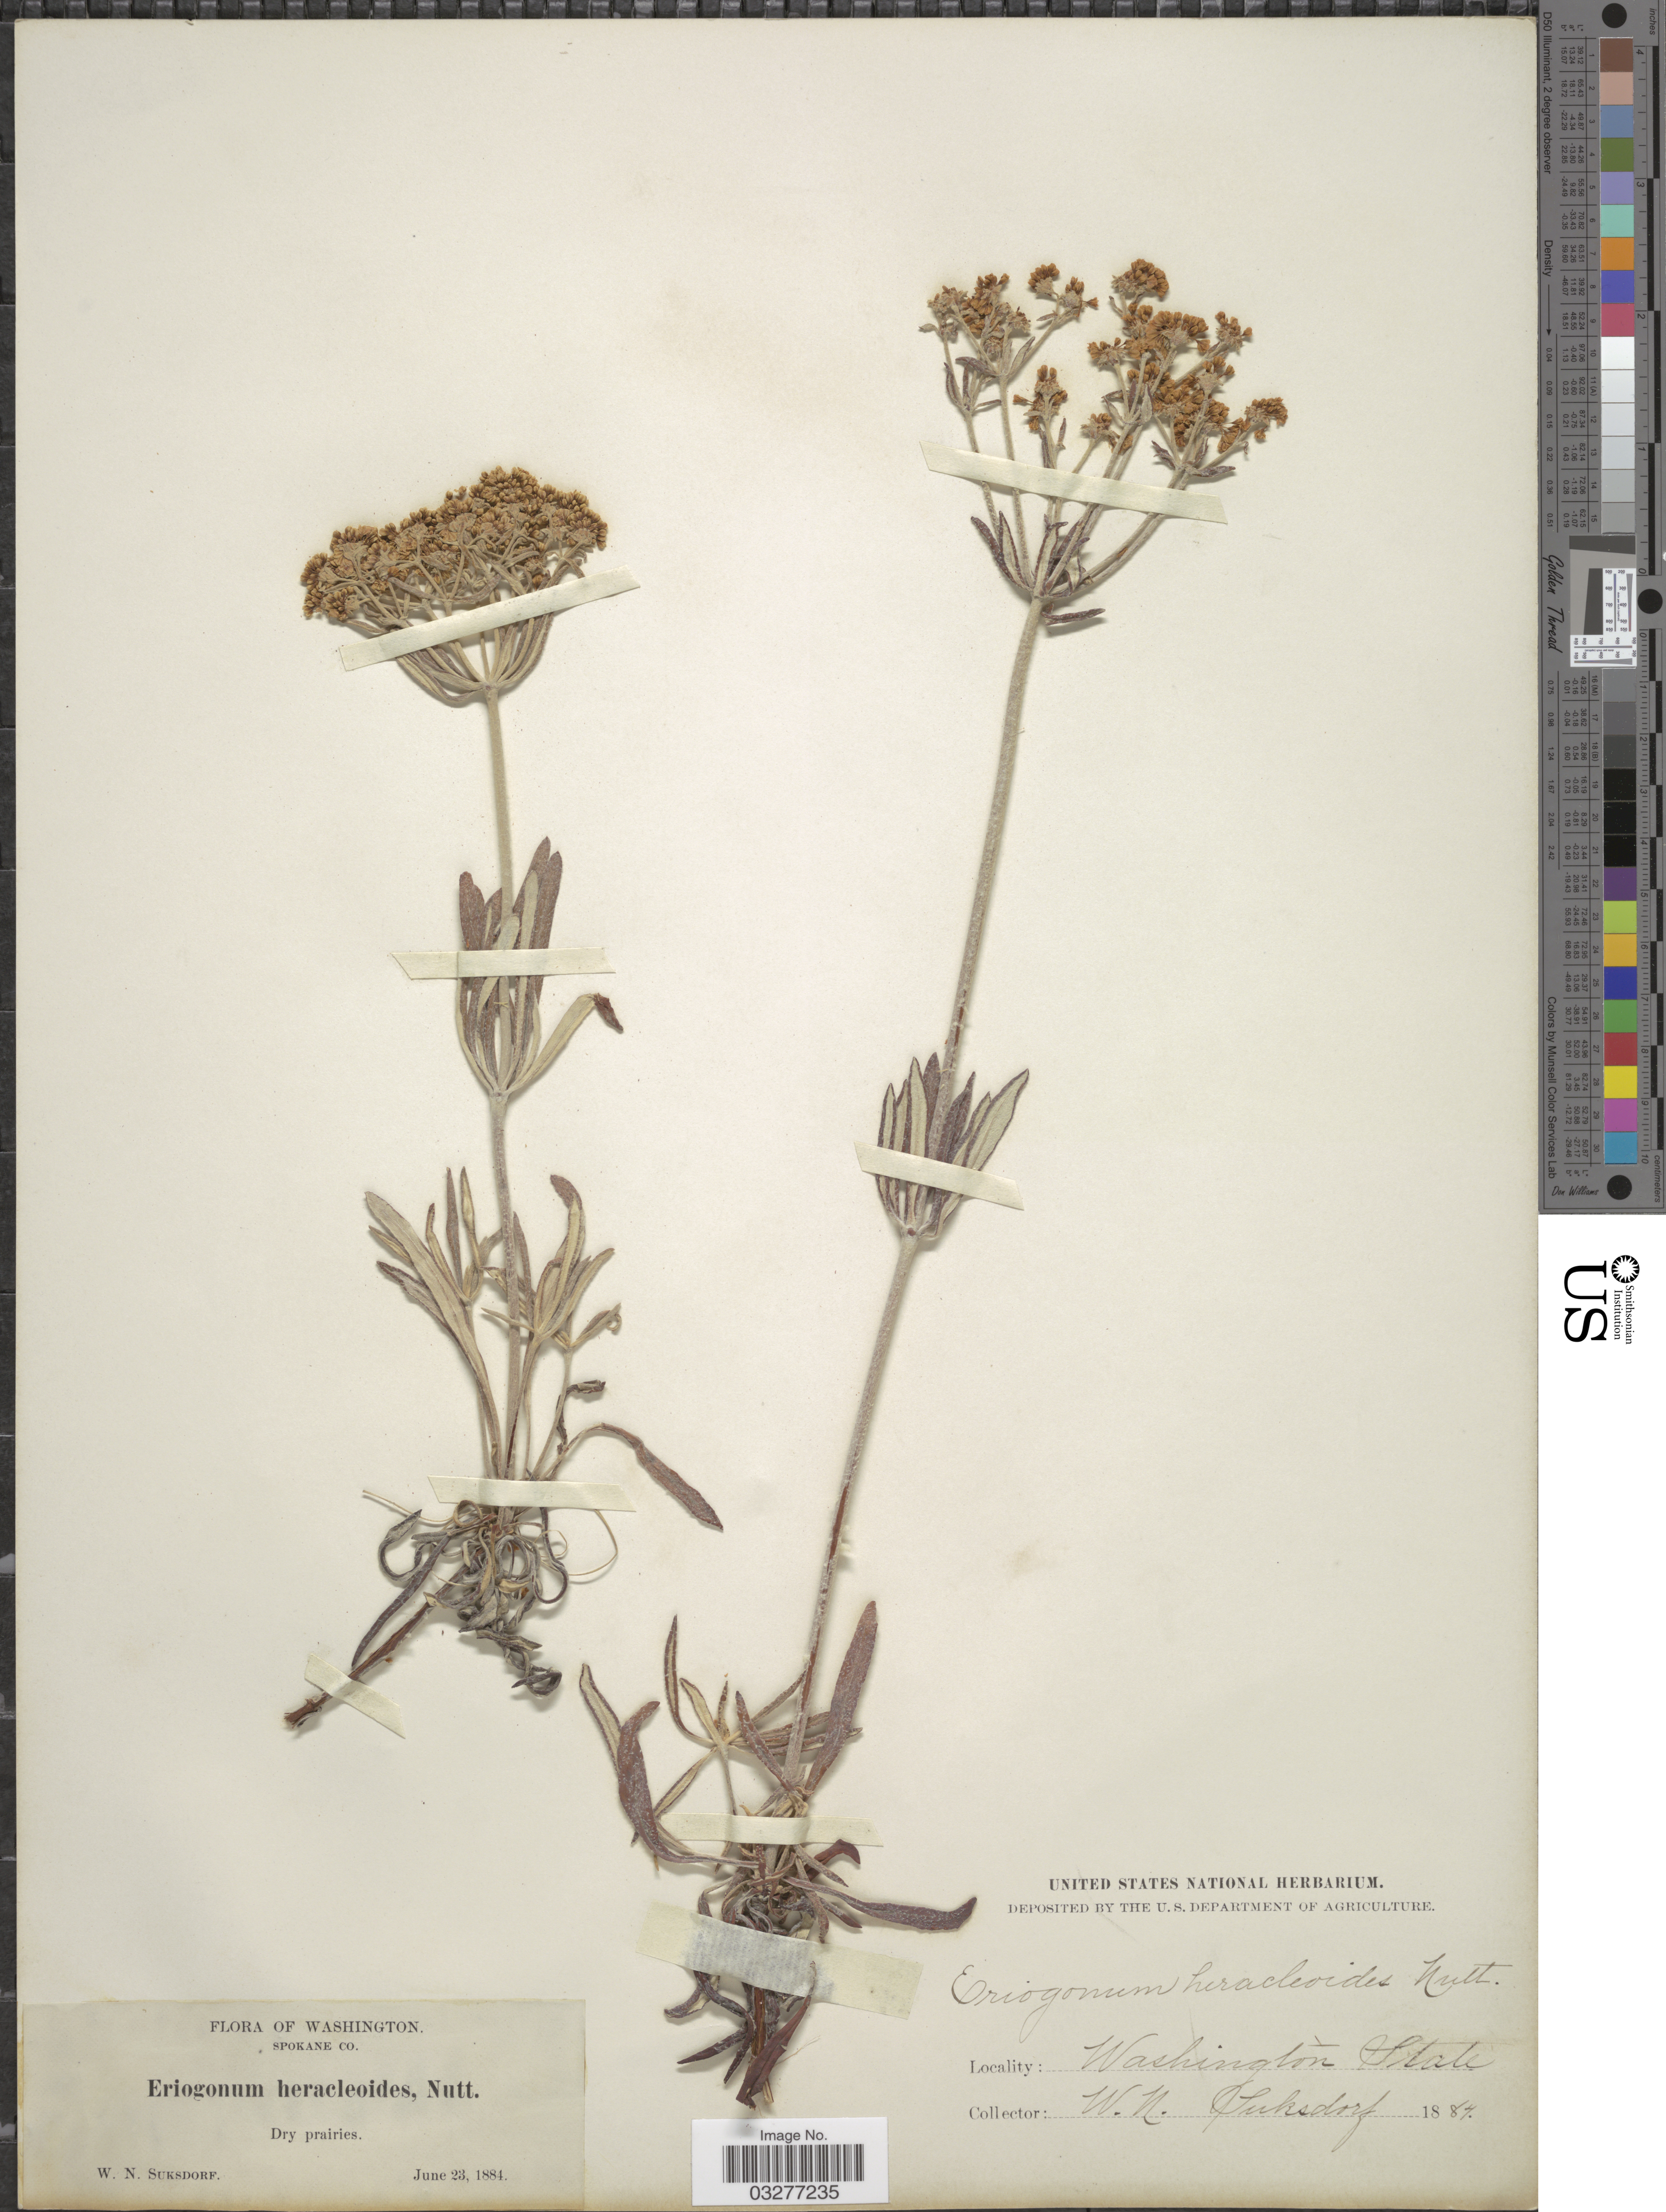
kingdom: Plantae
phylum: Tracheophyta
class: Magnoliopsida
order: Caryophyllales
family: Polygonaceae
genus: Eriogonum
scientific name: Eriogonum heracleoides var. angustifolium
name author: (Nutt.) Torr. & A. Gray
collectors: W. N. Suksdorf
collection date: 1884-06-23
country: United States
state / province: Washington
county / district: Spokane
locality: Spokane Co.